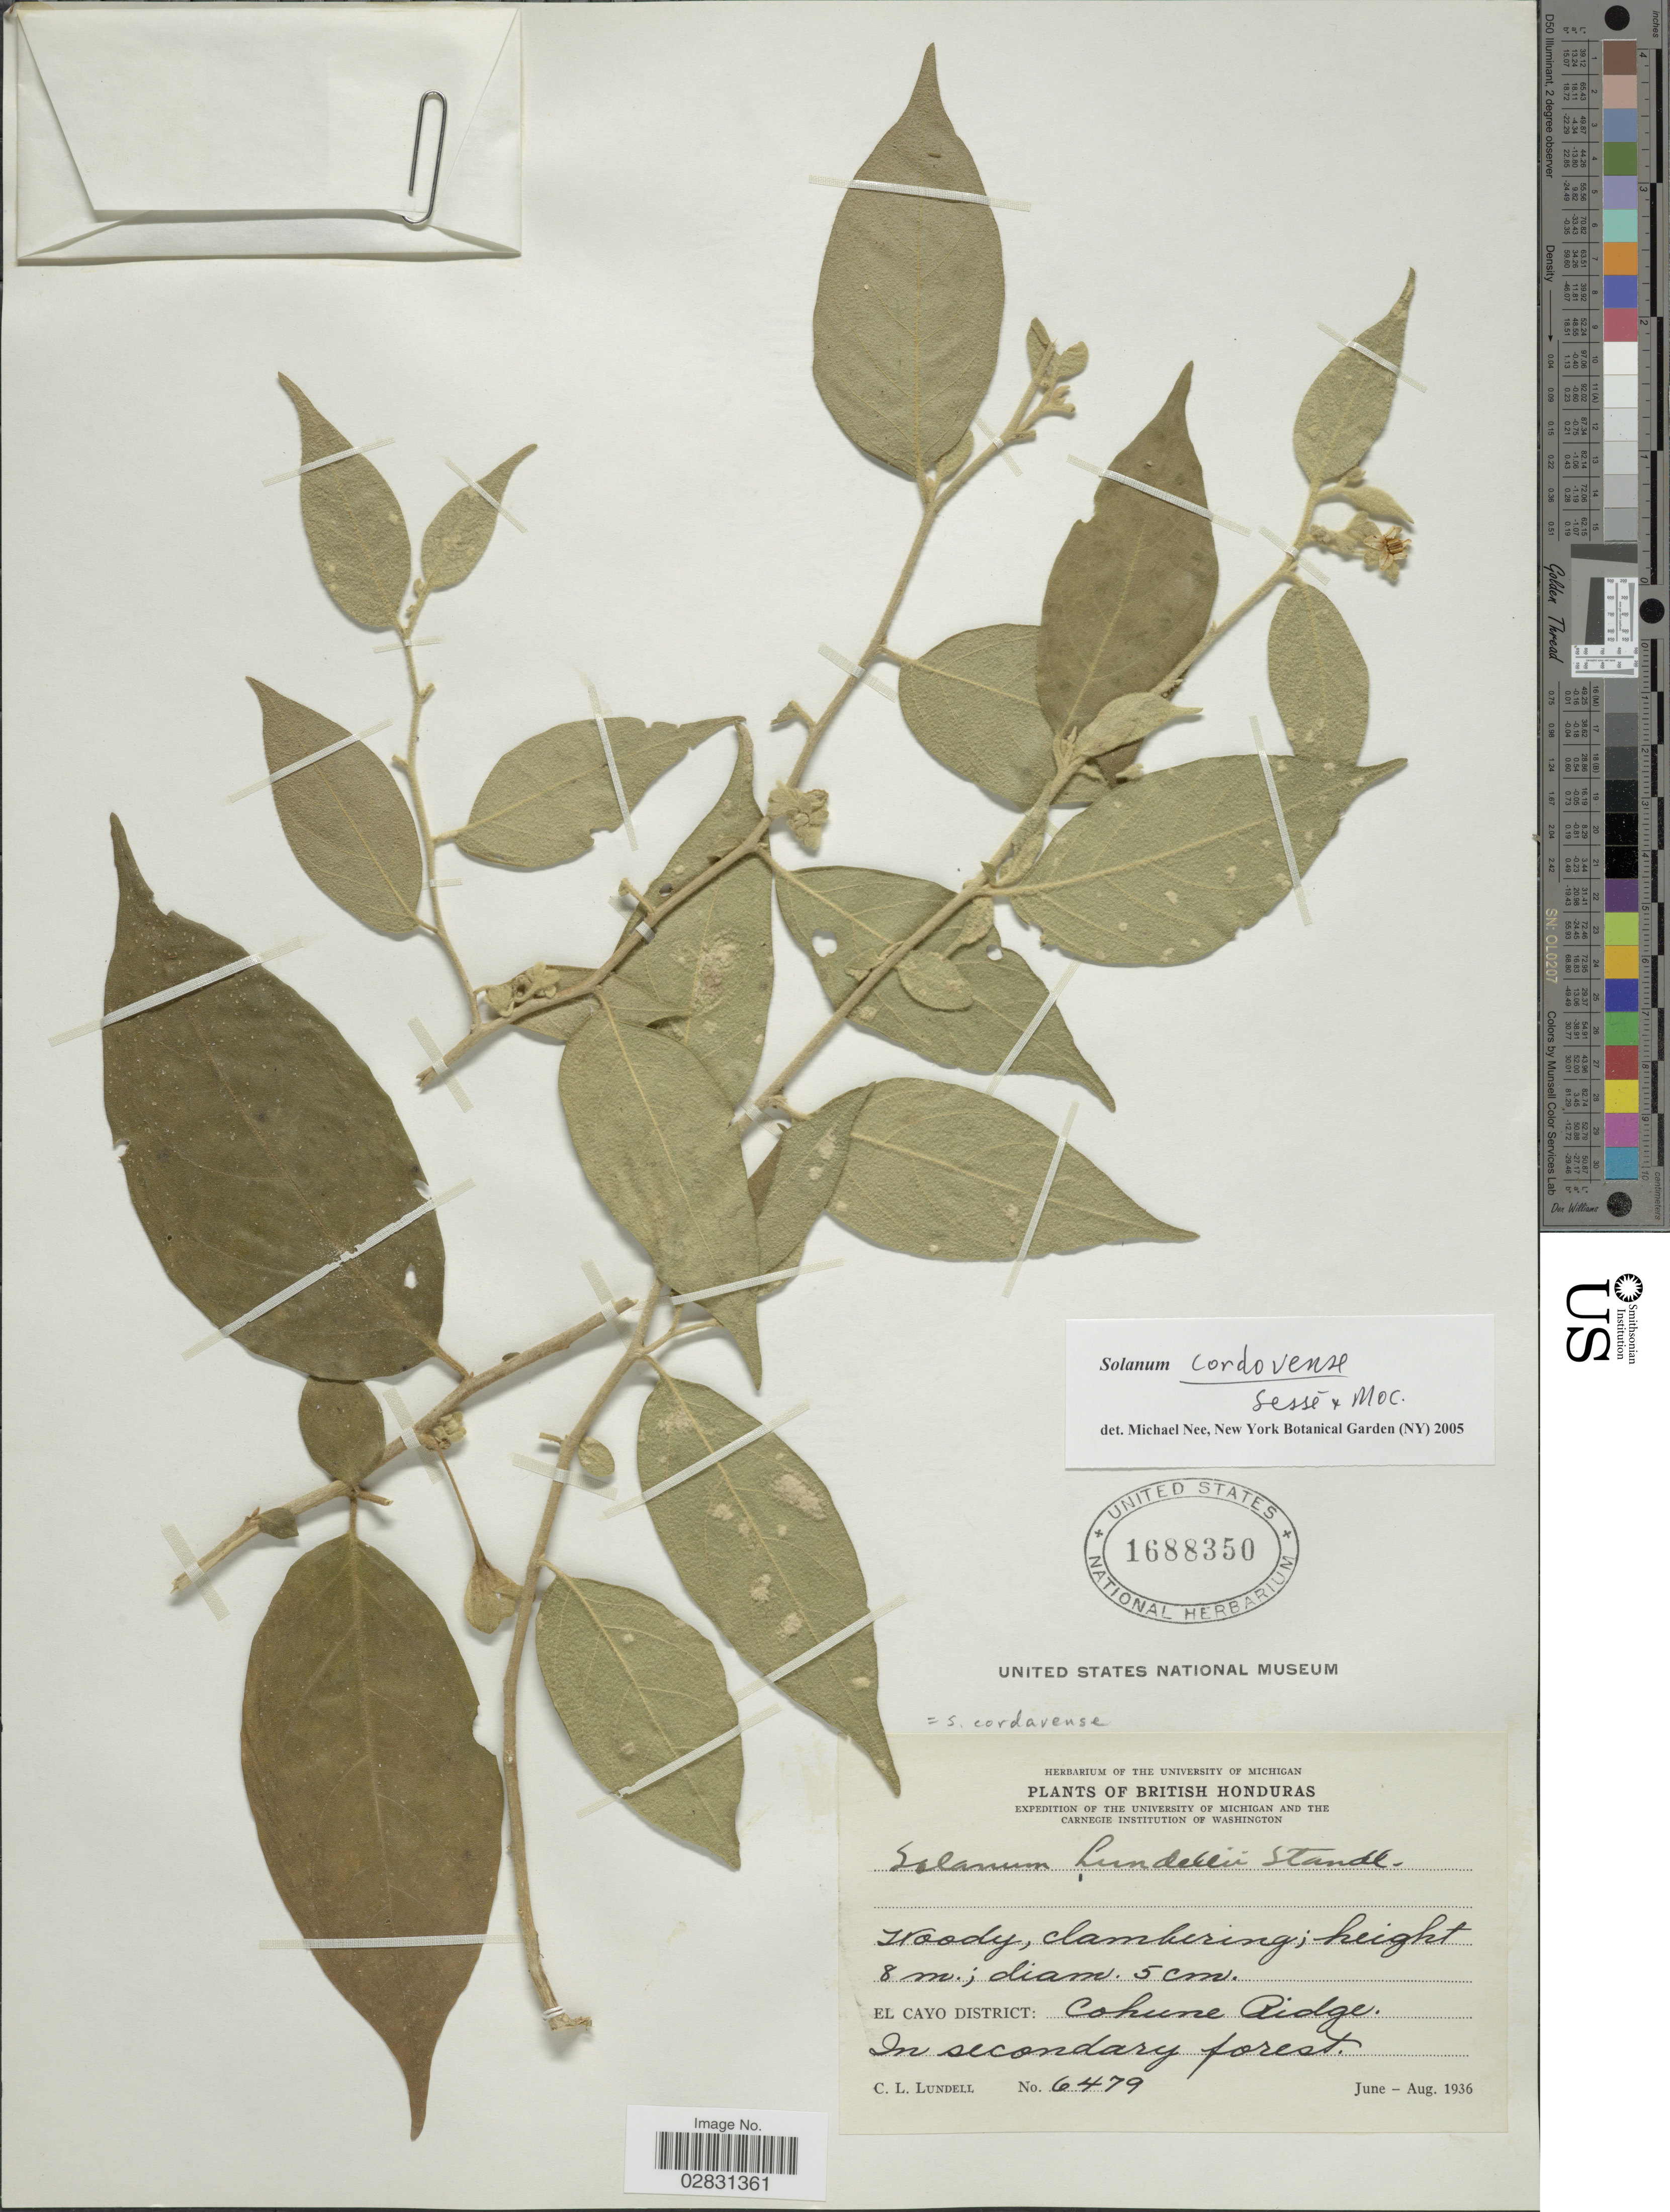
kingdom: Plantae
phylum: Tracheophyta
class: Magnoliopsida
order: Solanales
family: Solanaceae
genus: Solanum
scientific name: Solanum cordovense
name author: Sessé & Moc.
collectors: C. L. Lundell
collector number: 6479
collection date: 1936-06/1936-08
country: Belize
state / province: Cayo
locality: British Honduras, El Cayo District: Cohune Ridge.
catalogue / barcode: US 1688350